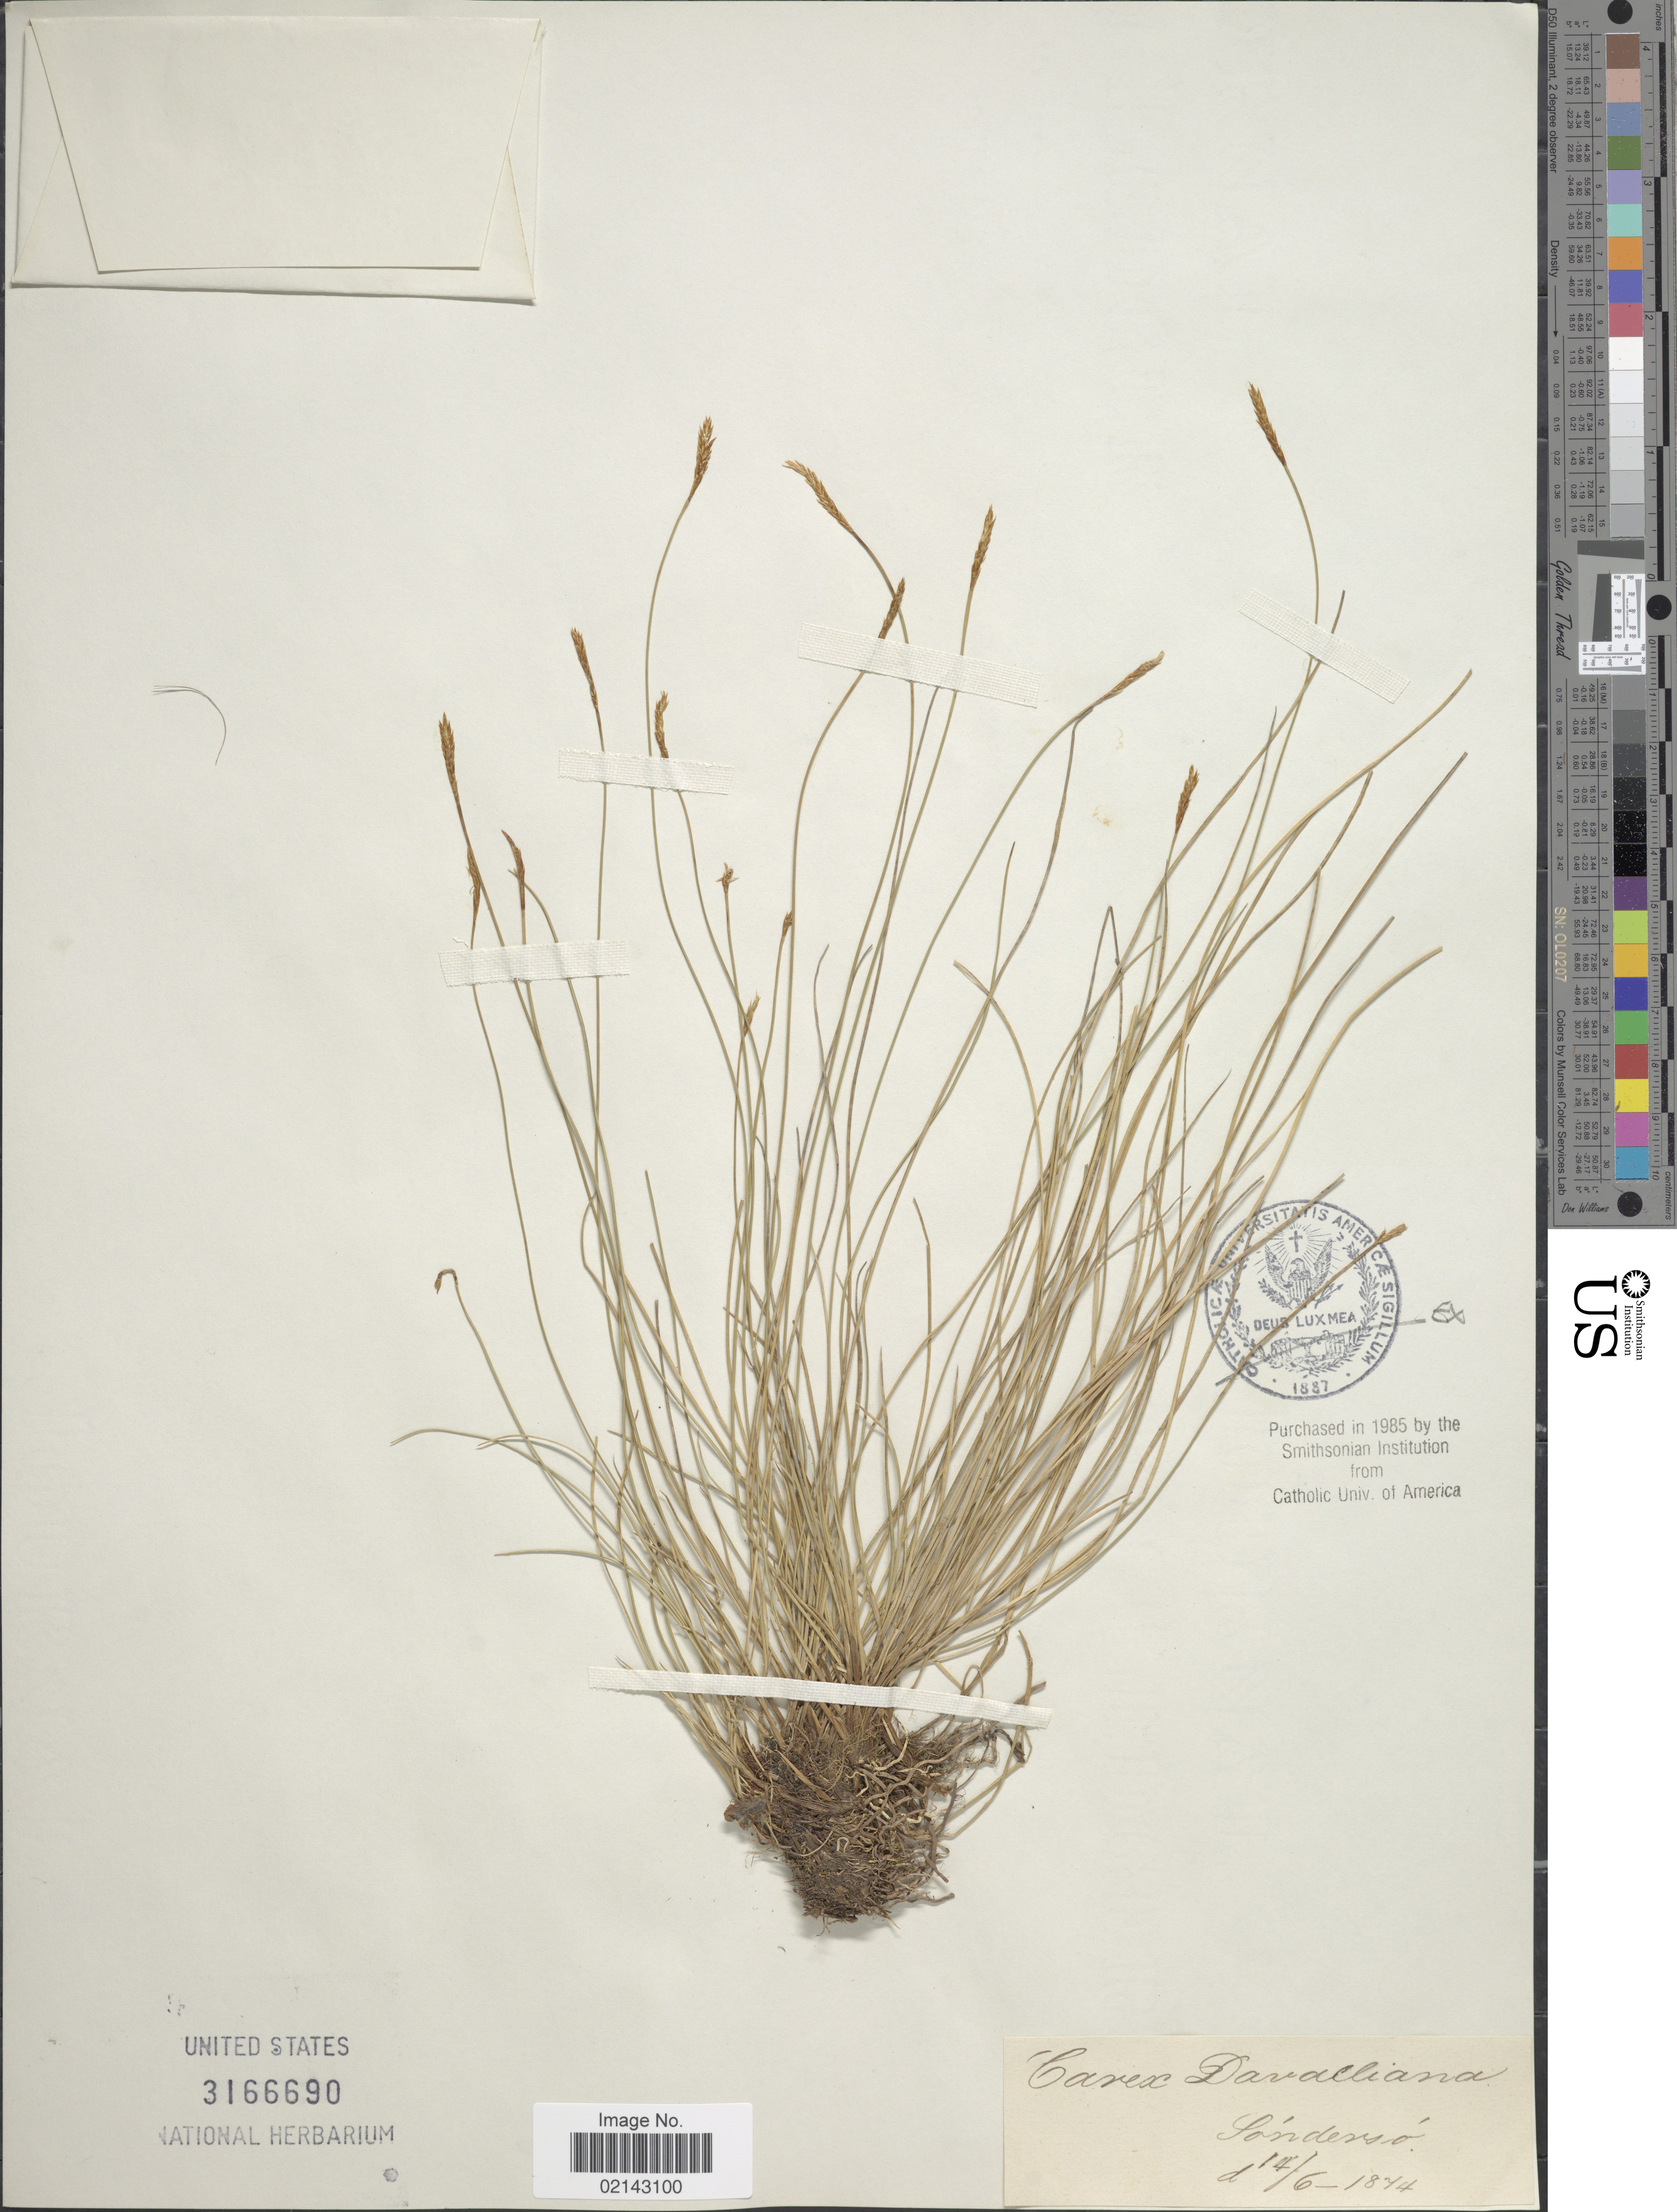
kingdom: Plantae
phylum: Tracheophyta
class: Liliopsida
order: Poales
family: Cyperaceae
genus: Carex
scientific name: Carex davalliana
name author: Sm.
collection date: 1874-06-14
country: Denmark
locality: Sonderso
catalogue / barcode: US 3166690